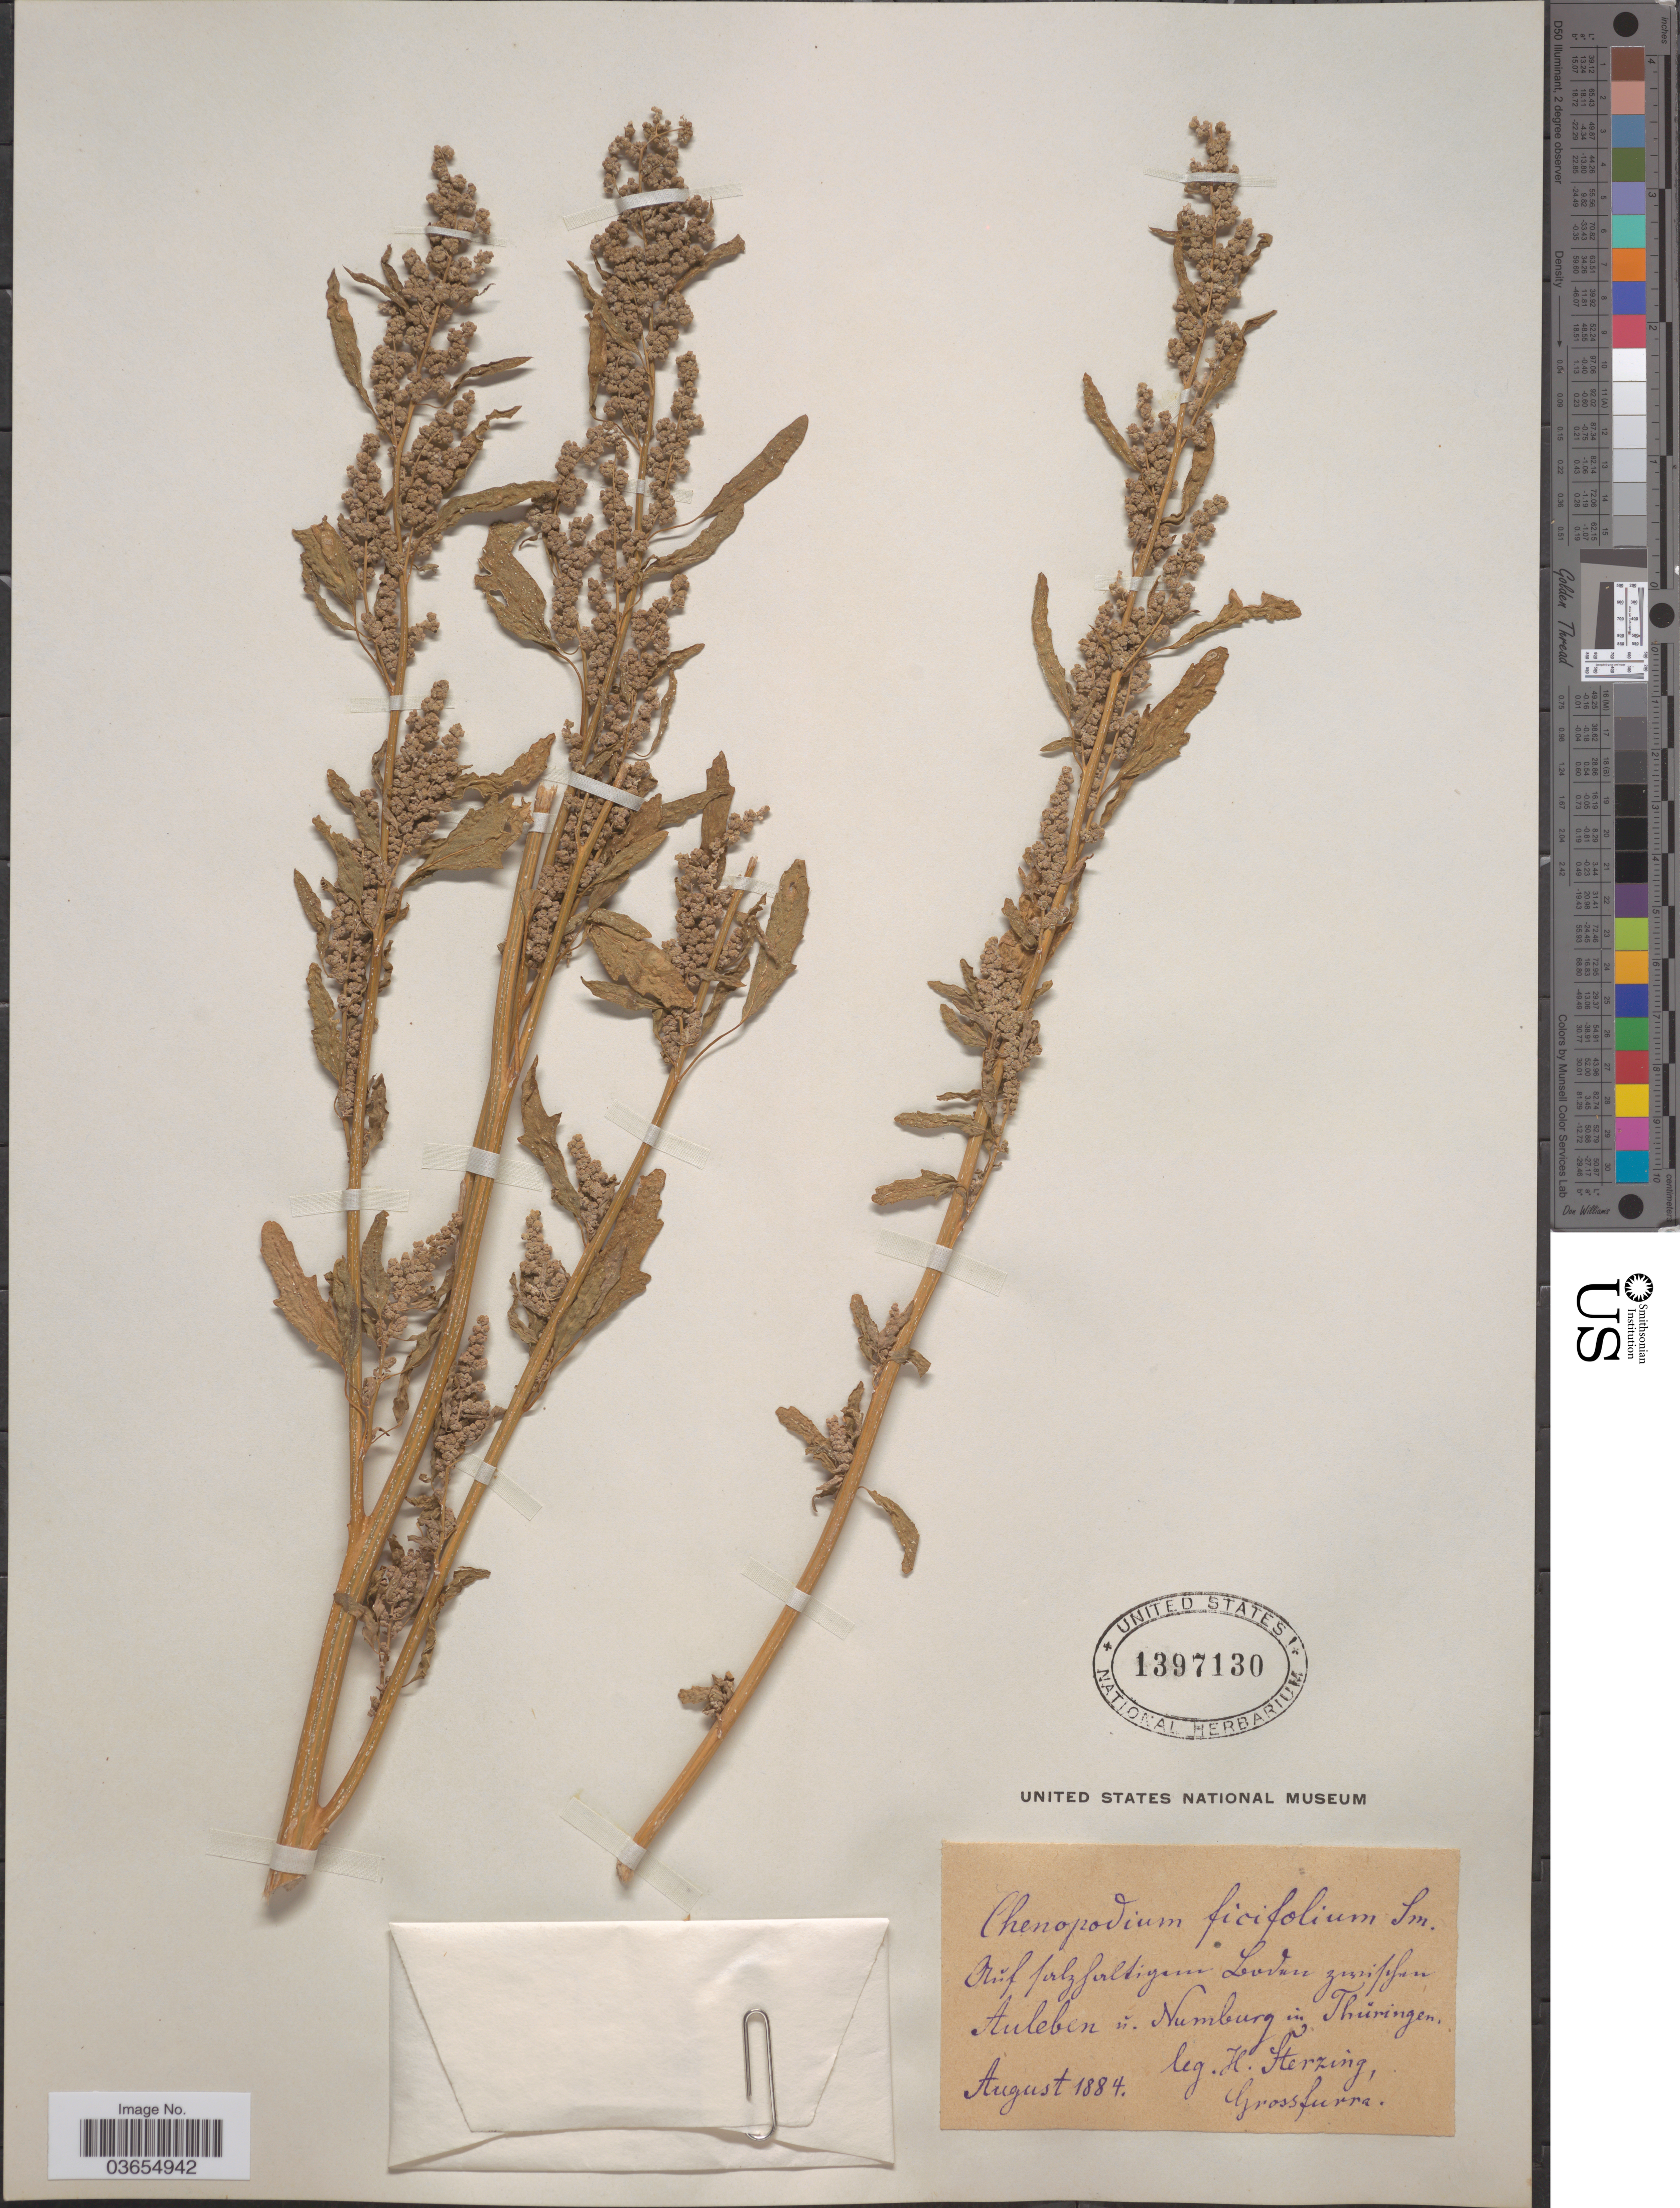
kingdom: Plantae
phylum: Tracheophyta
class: Magnoliopsida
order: Caryophyllales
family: Amaranthaceae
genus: Chenopodium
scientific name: Chenopodium ficifolium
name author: Sm.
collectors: H. F. Sterzing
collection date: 1884-08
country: Germany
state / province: Thuringia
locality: Auleben u. Numburg.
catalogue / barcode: US 1397130